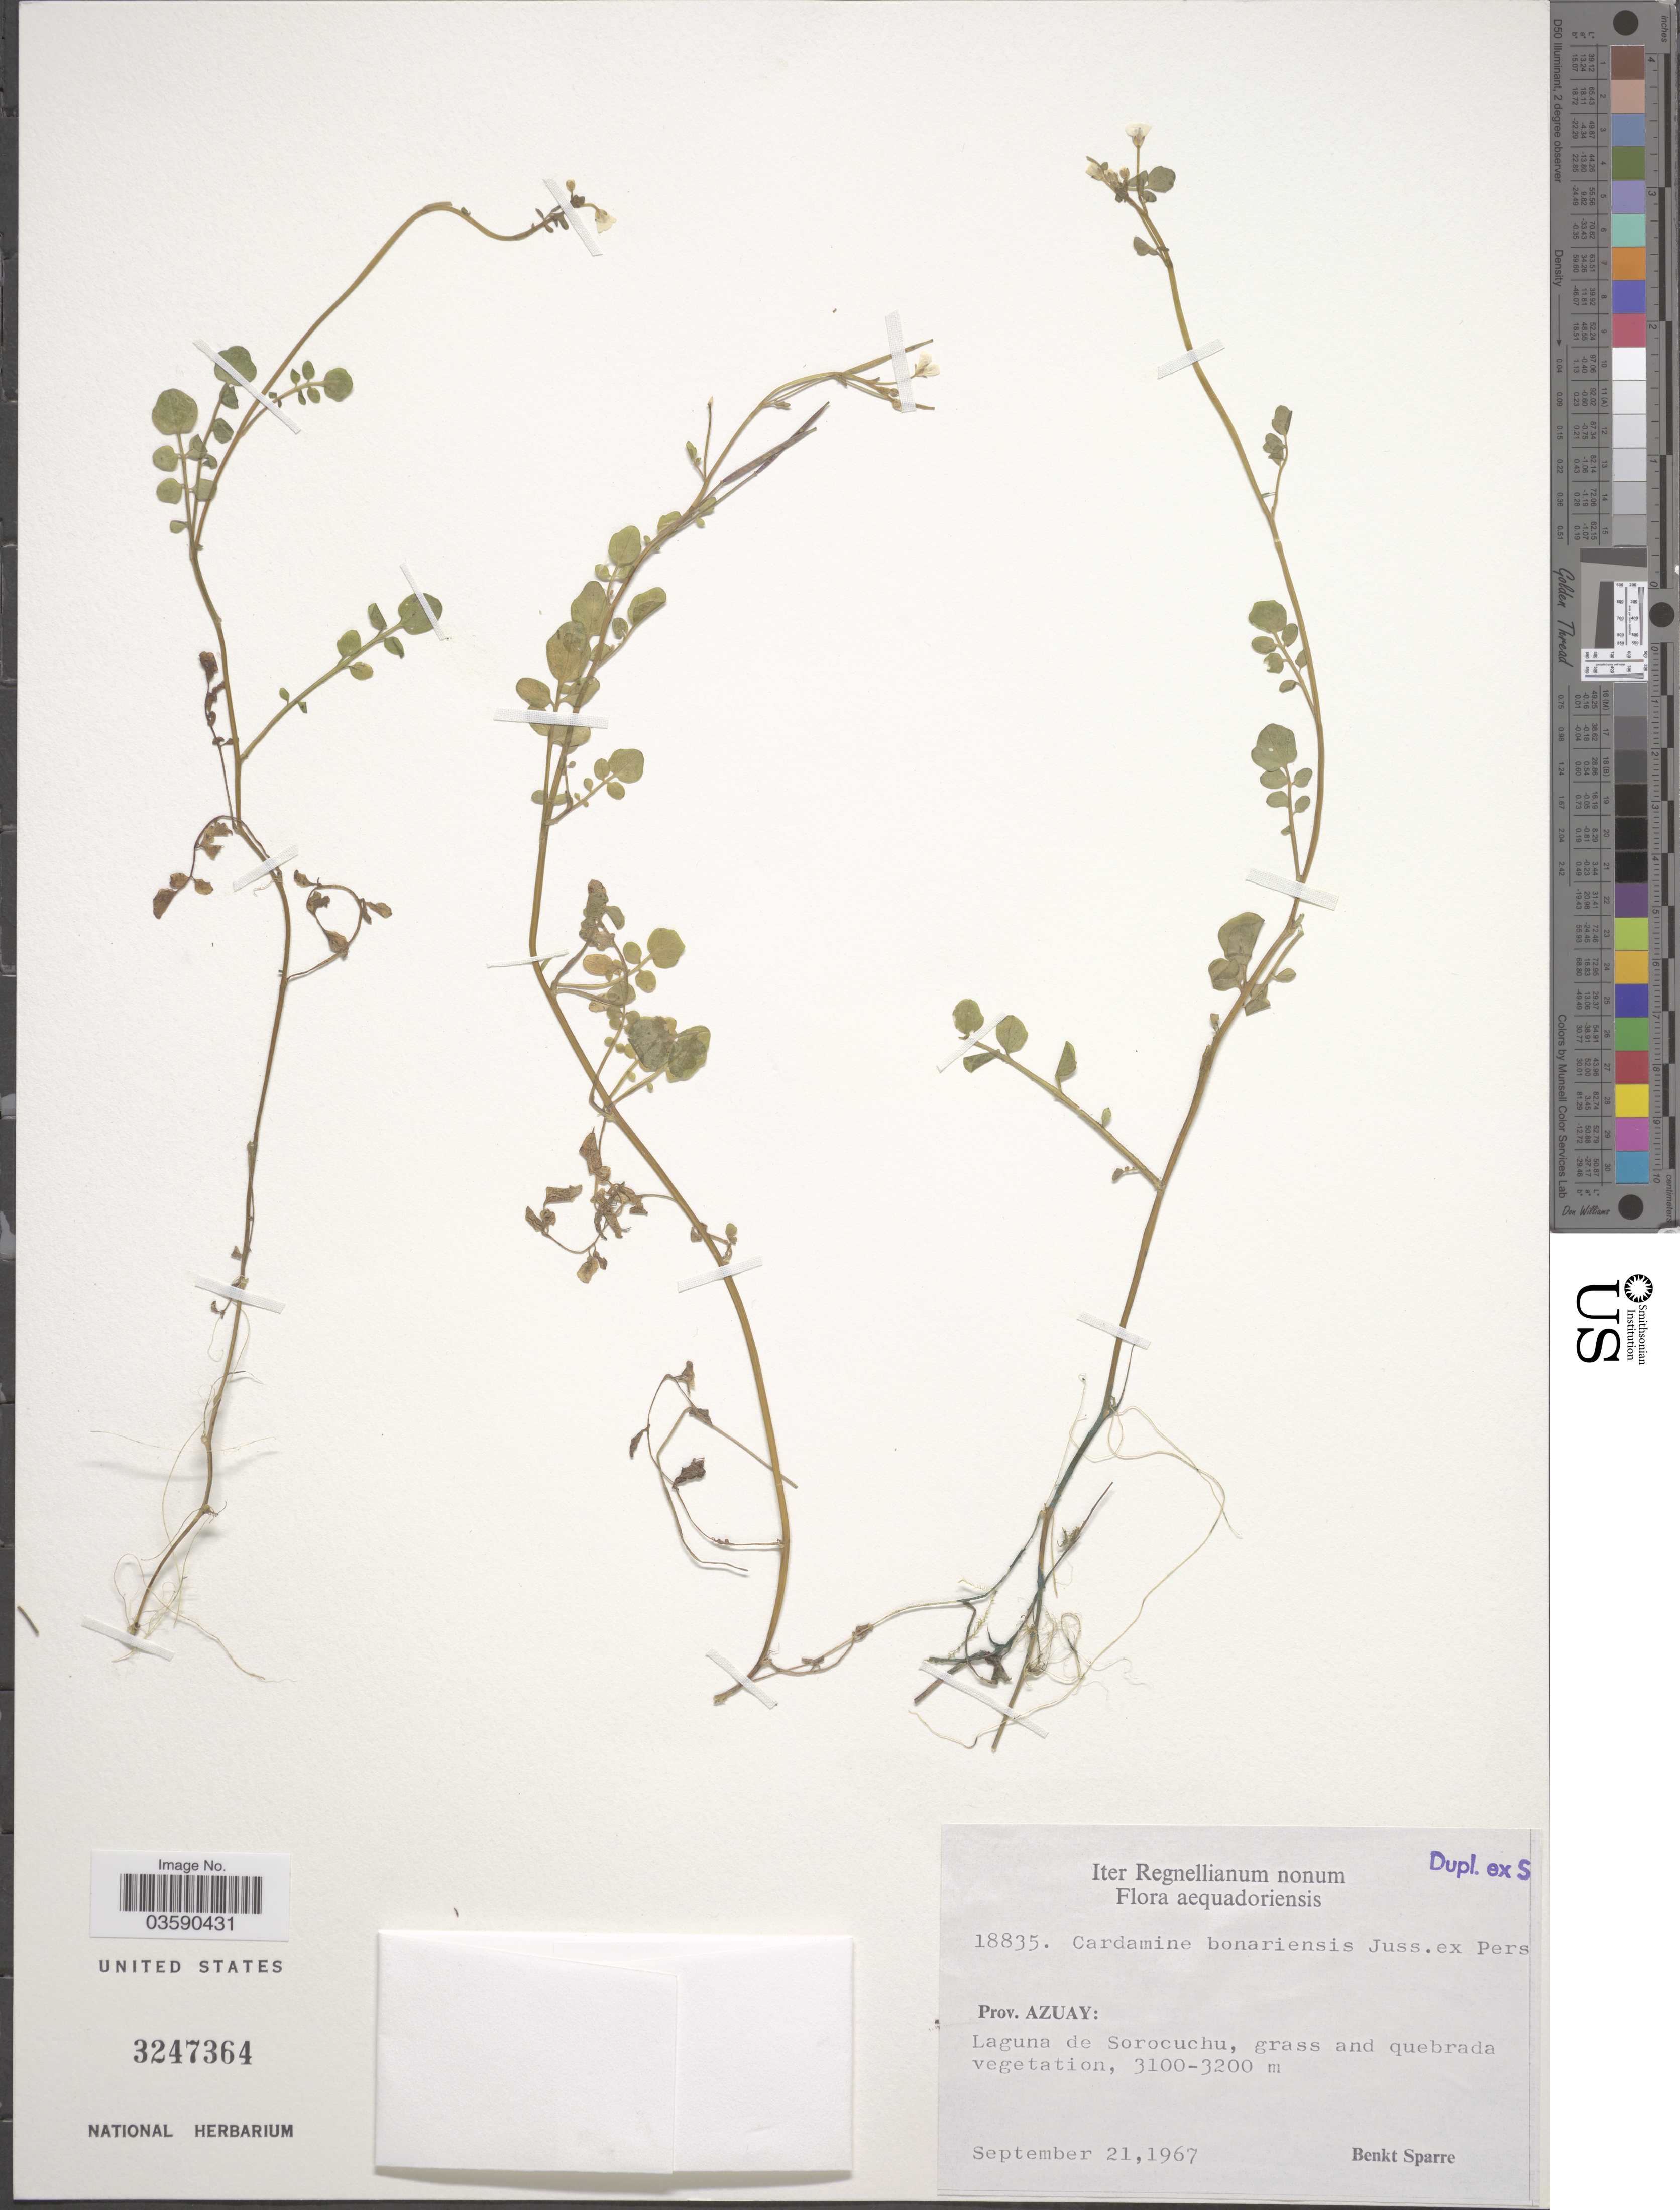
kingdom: Plantae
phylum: Tracheophyta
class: Magnoliopsida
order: Brassicales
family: Brassicaceae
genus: Cardamine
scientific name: Cardamine bonariensis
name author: Pers.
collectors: B. Sparre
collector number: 18835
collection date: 1967-09-21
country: Ecuador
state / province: Azuay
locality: Laguna de Sorocuchu.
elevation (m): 3100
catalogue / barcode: US 3247364